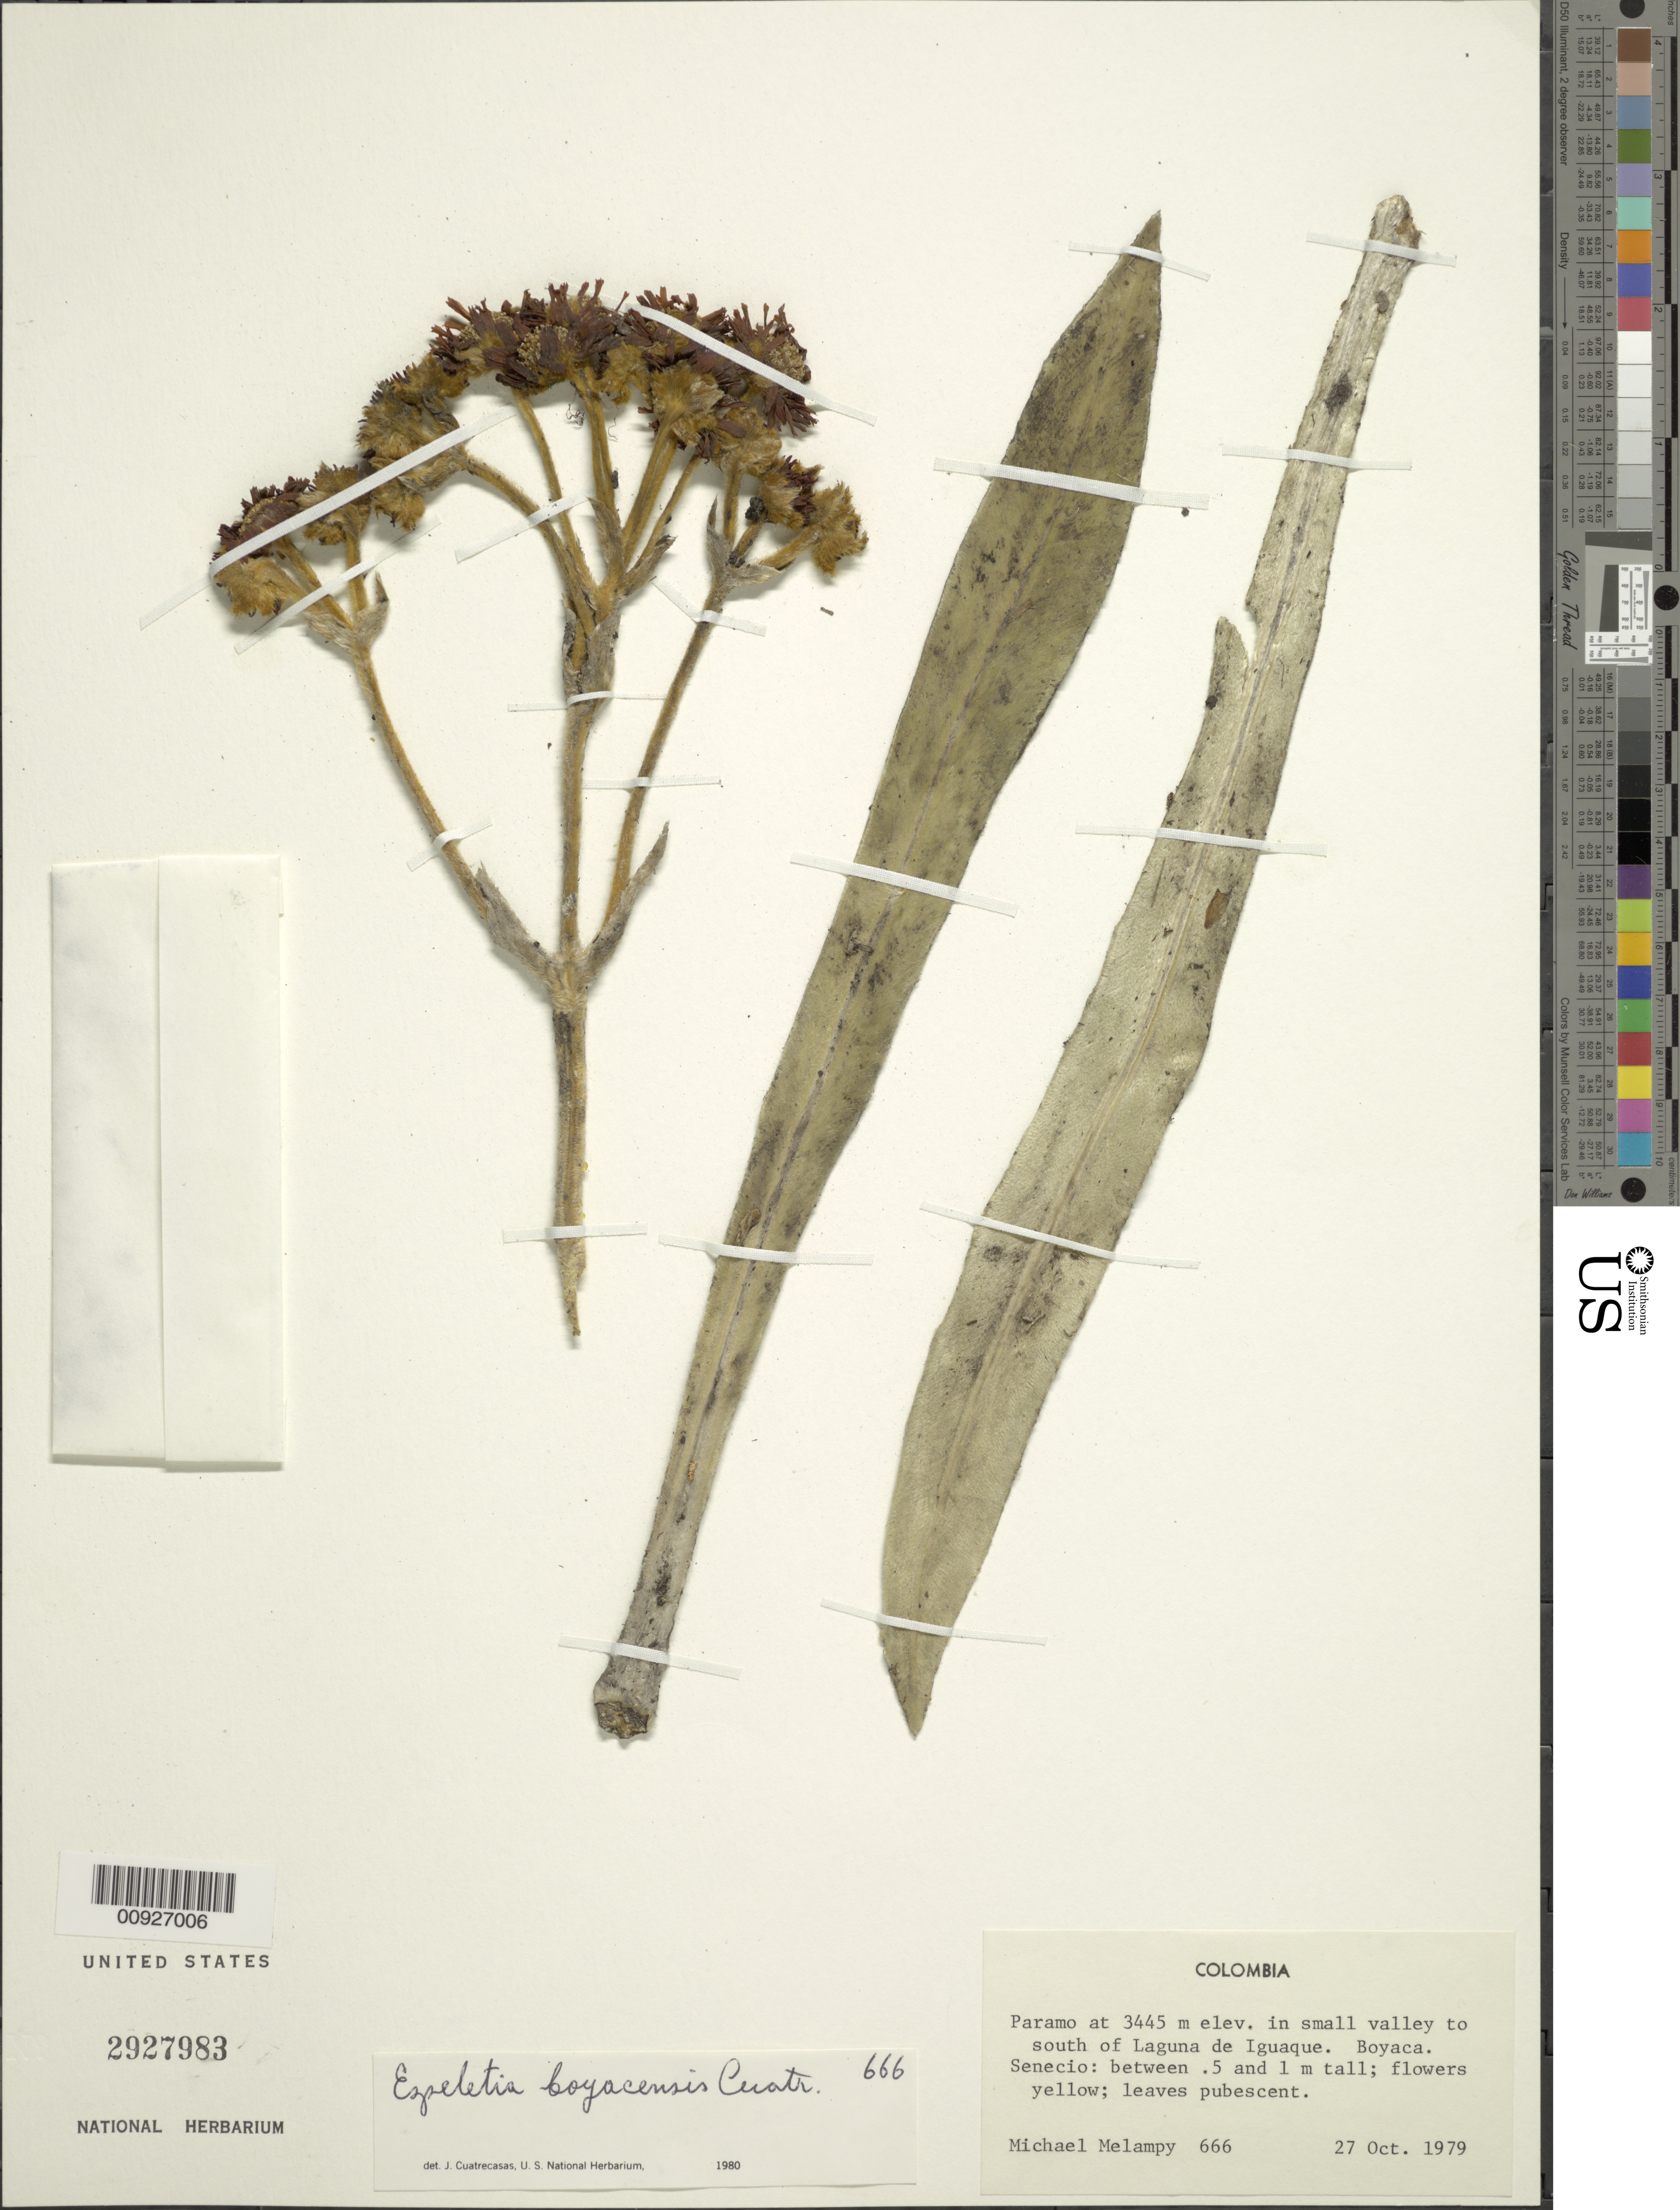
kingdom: Plantae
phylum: Tracheophyta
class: Magnoliopsida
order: Asterales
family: Asteraceae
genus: Espeletia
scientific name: Espeletia boyacensis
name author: Cuatrec.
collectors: M. Melampy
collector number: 666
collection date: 1979-10-27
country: Colombia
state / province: Boyacá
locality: Páramo at 3445 m. elev. In small valley to south of Laguna de Iguaque.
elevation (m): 3445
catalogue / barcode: US 2927983